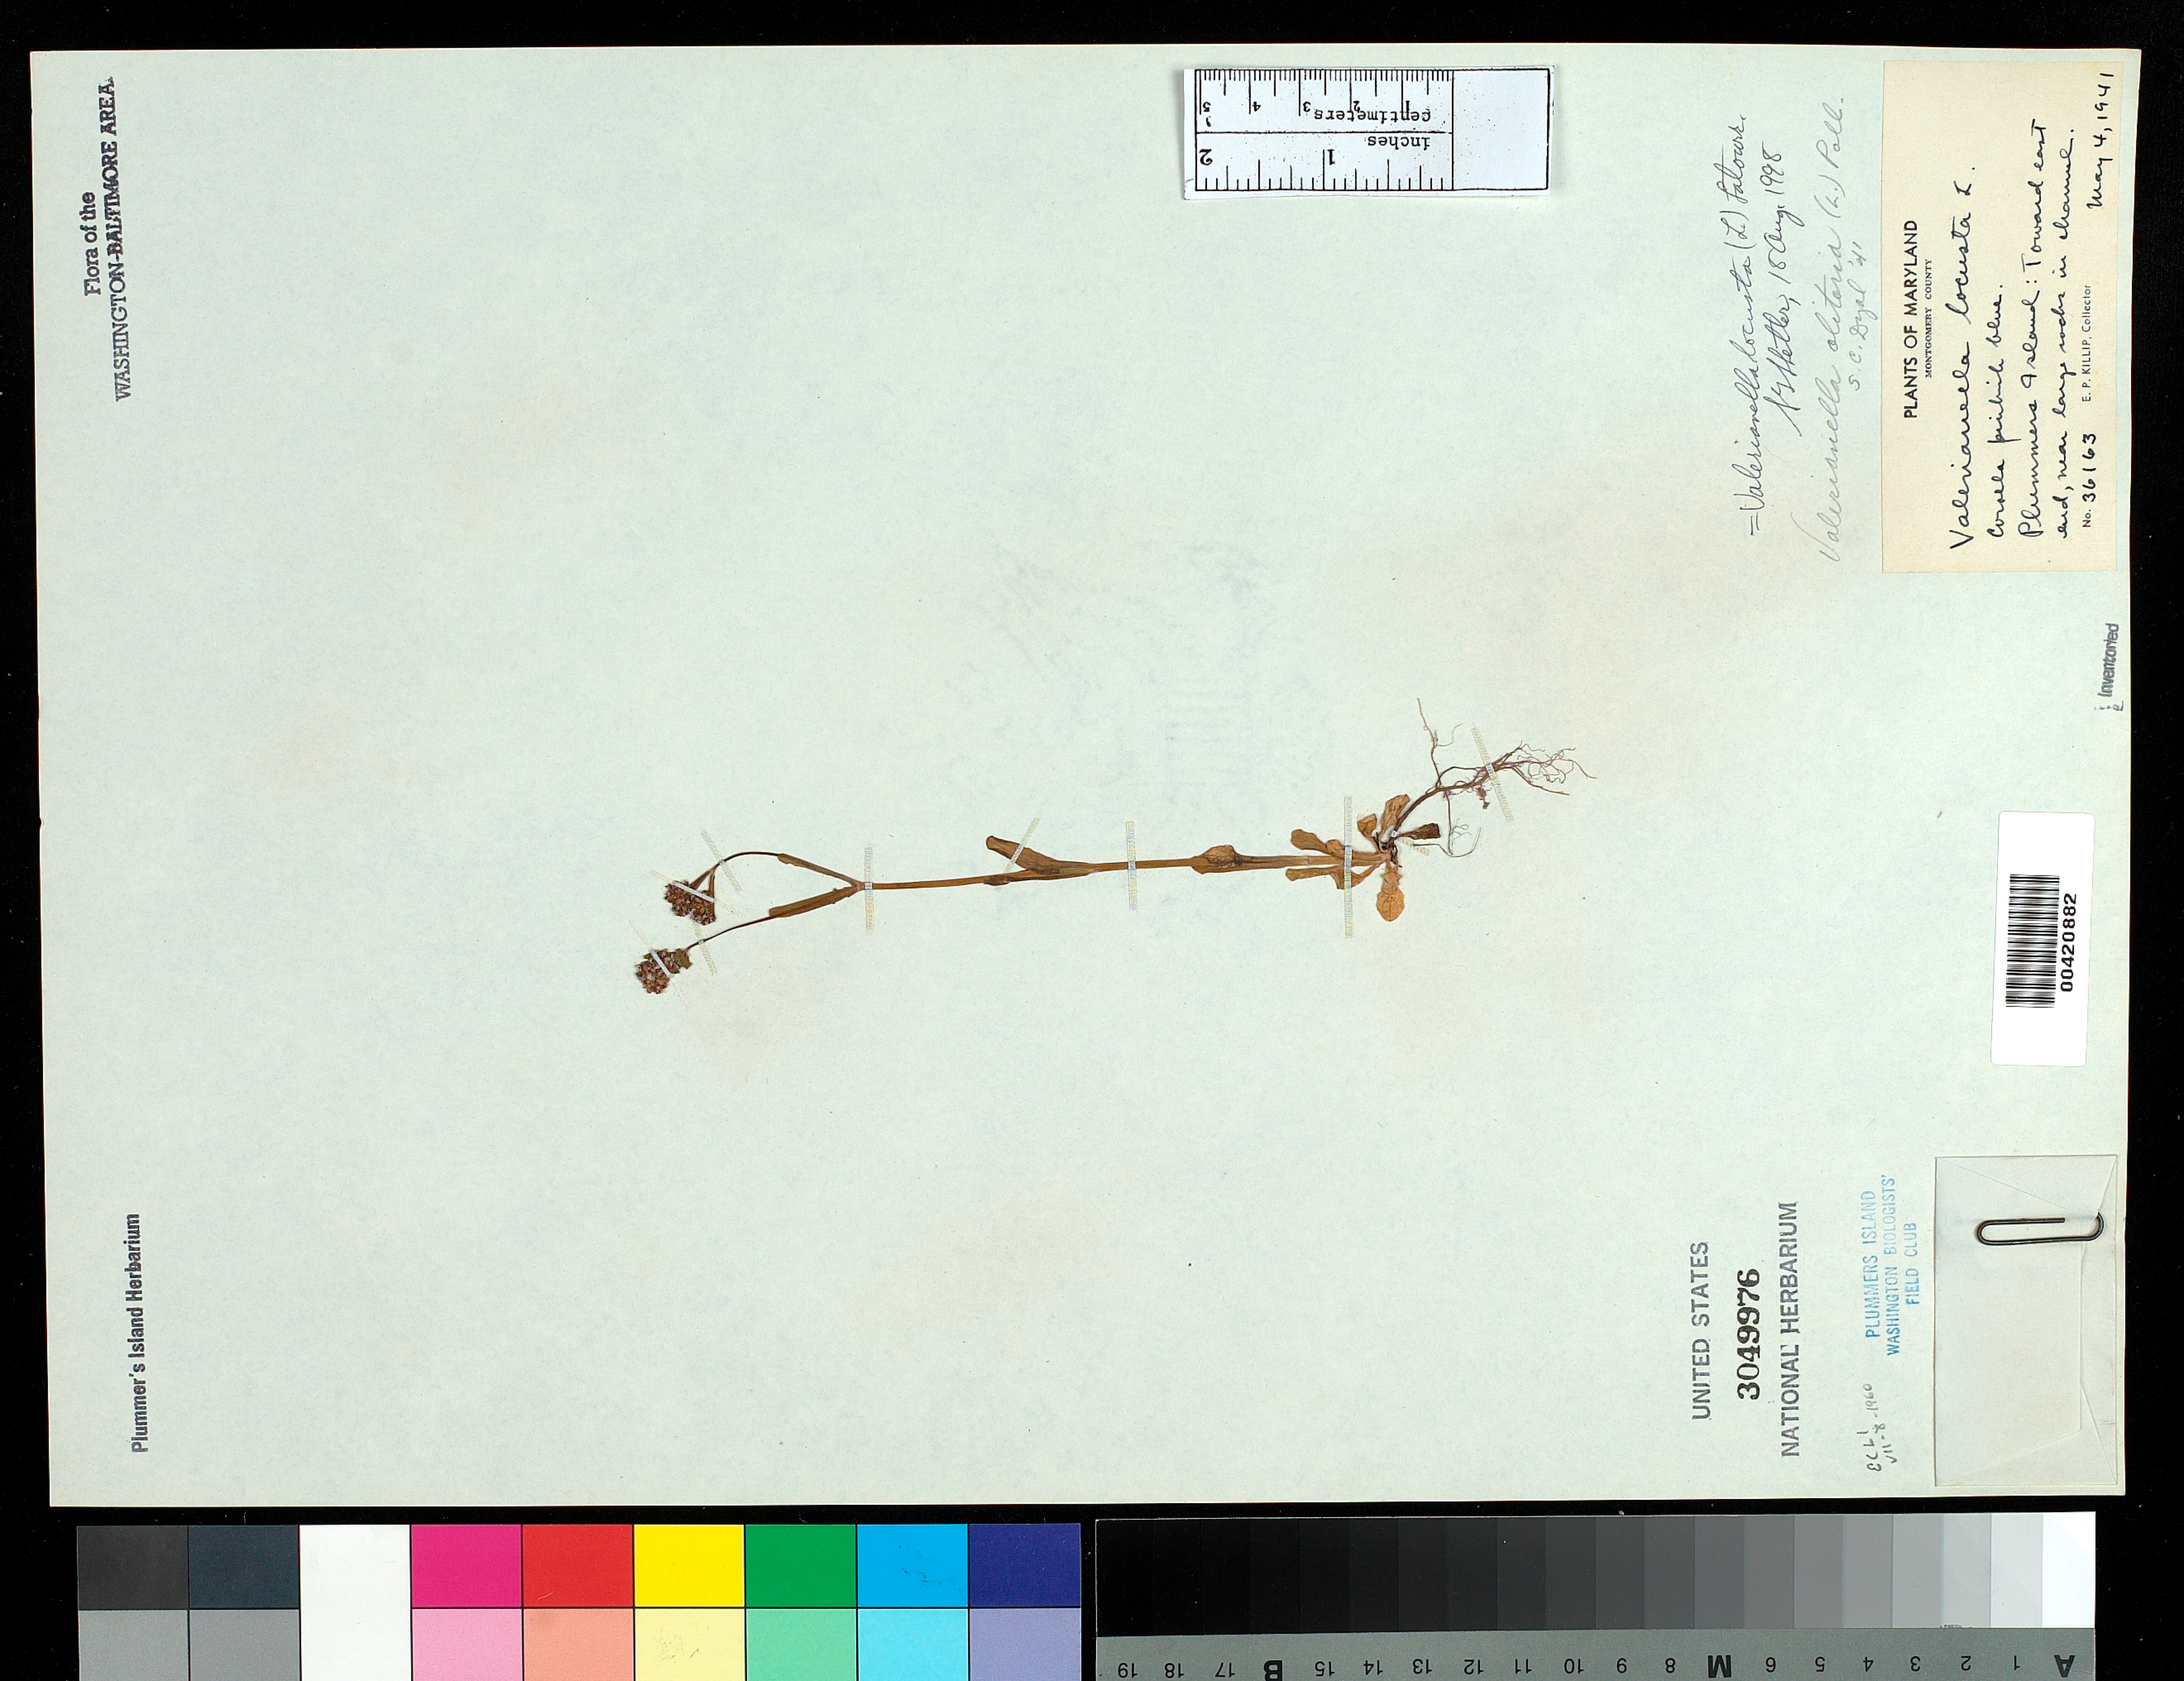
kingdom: Plantae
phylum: Tracheophyta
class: Magnoliopsida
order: Dipsacales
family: Caprifoliaceae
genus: Valerianella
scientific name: Valerianella locusta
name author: (L.) Latourr.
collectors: E. P. Killip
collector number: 36163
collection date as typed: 04 May 1941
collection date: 1941-05-04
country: United States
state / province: Maryland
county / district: Montgomery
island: Plummers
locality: Plummer's Island; toward east end, near large rocks in channel C. & O. Canal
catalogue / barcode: US 3049976